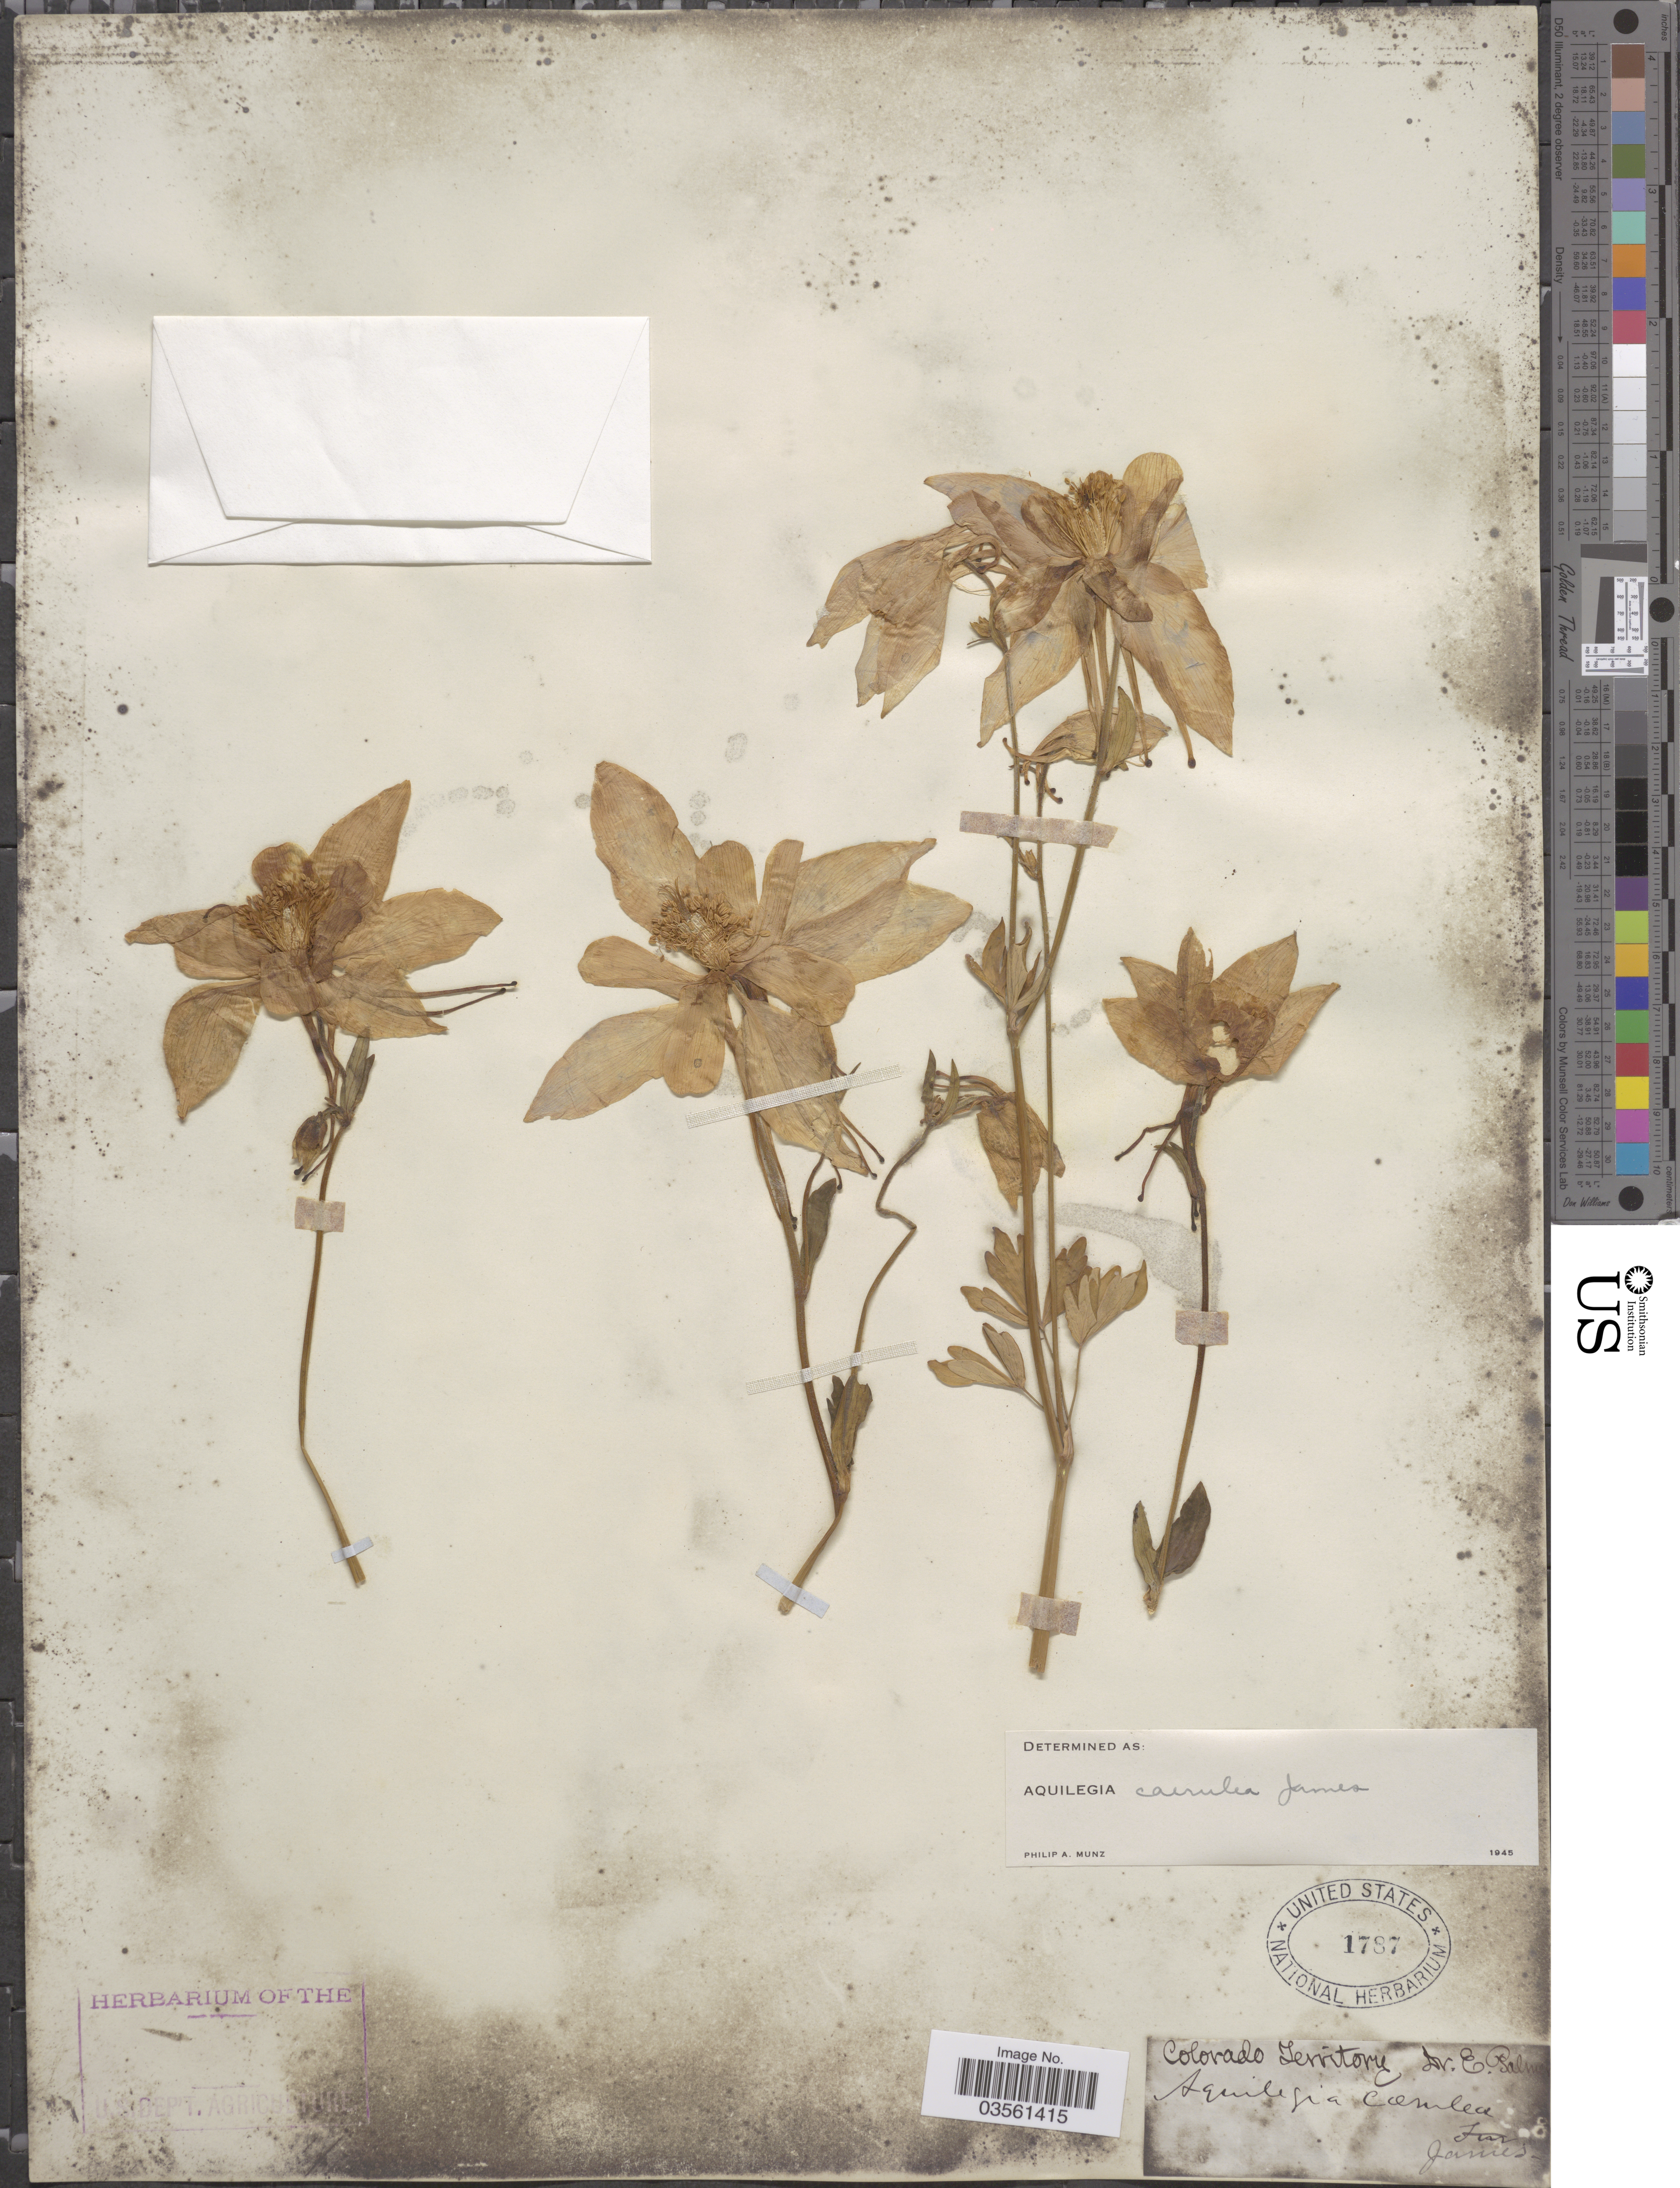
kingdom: Plantae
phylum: Tracheophyta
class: Magnoliopsida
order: Ranunculales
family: Ranunculaceae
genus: Aquilegia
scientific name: Aquilegia coerulea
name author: E. James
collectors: E. Palmer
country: United States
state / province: Colorado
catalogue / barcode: US 1787